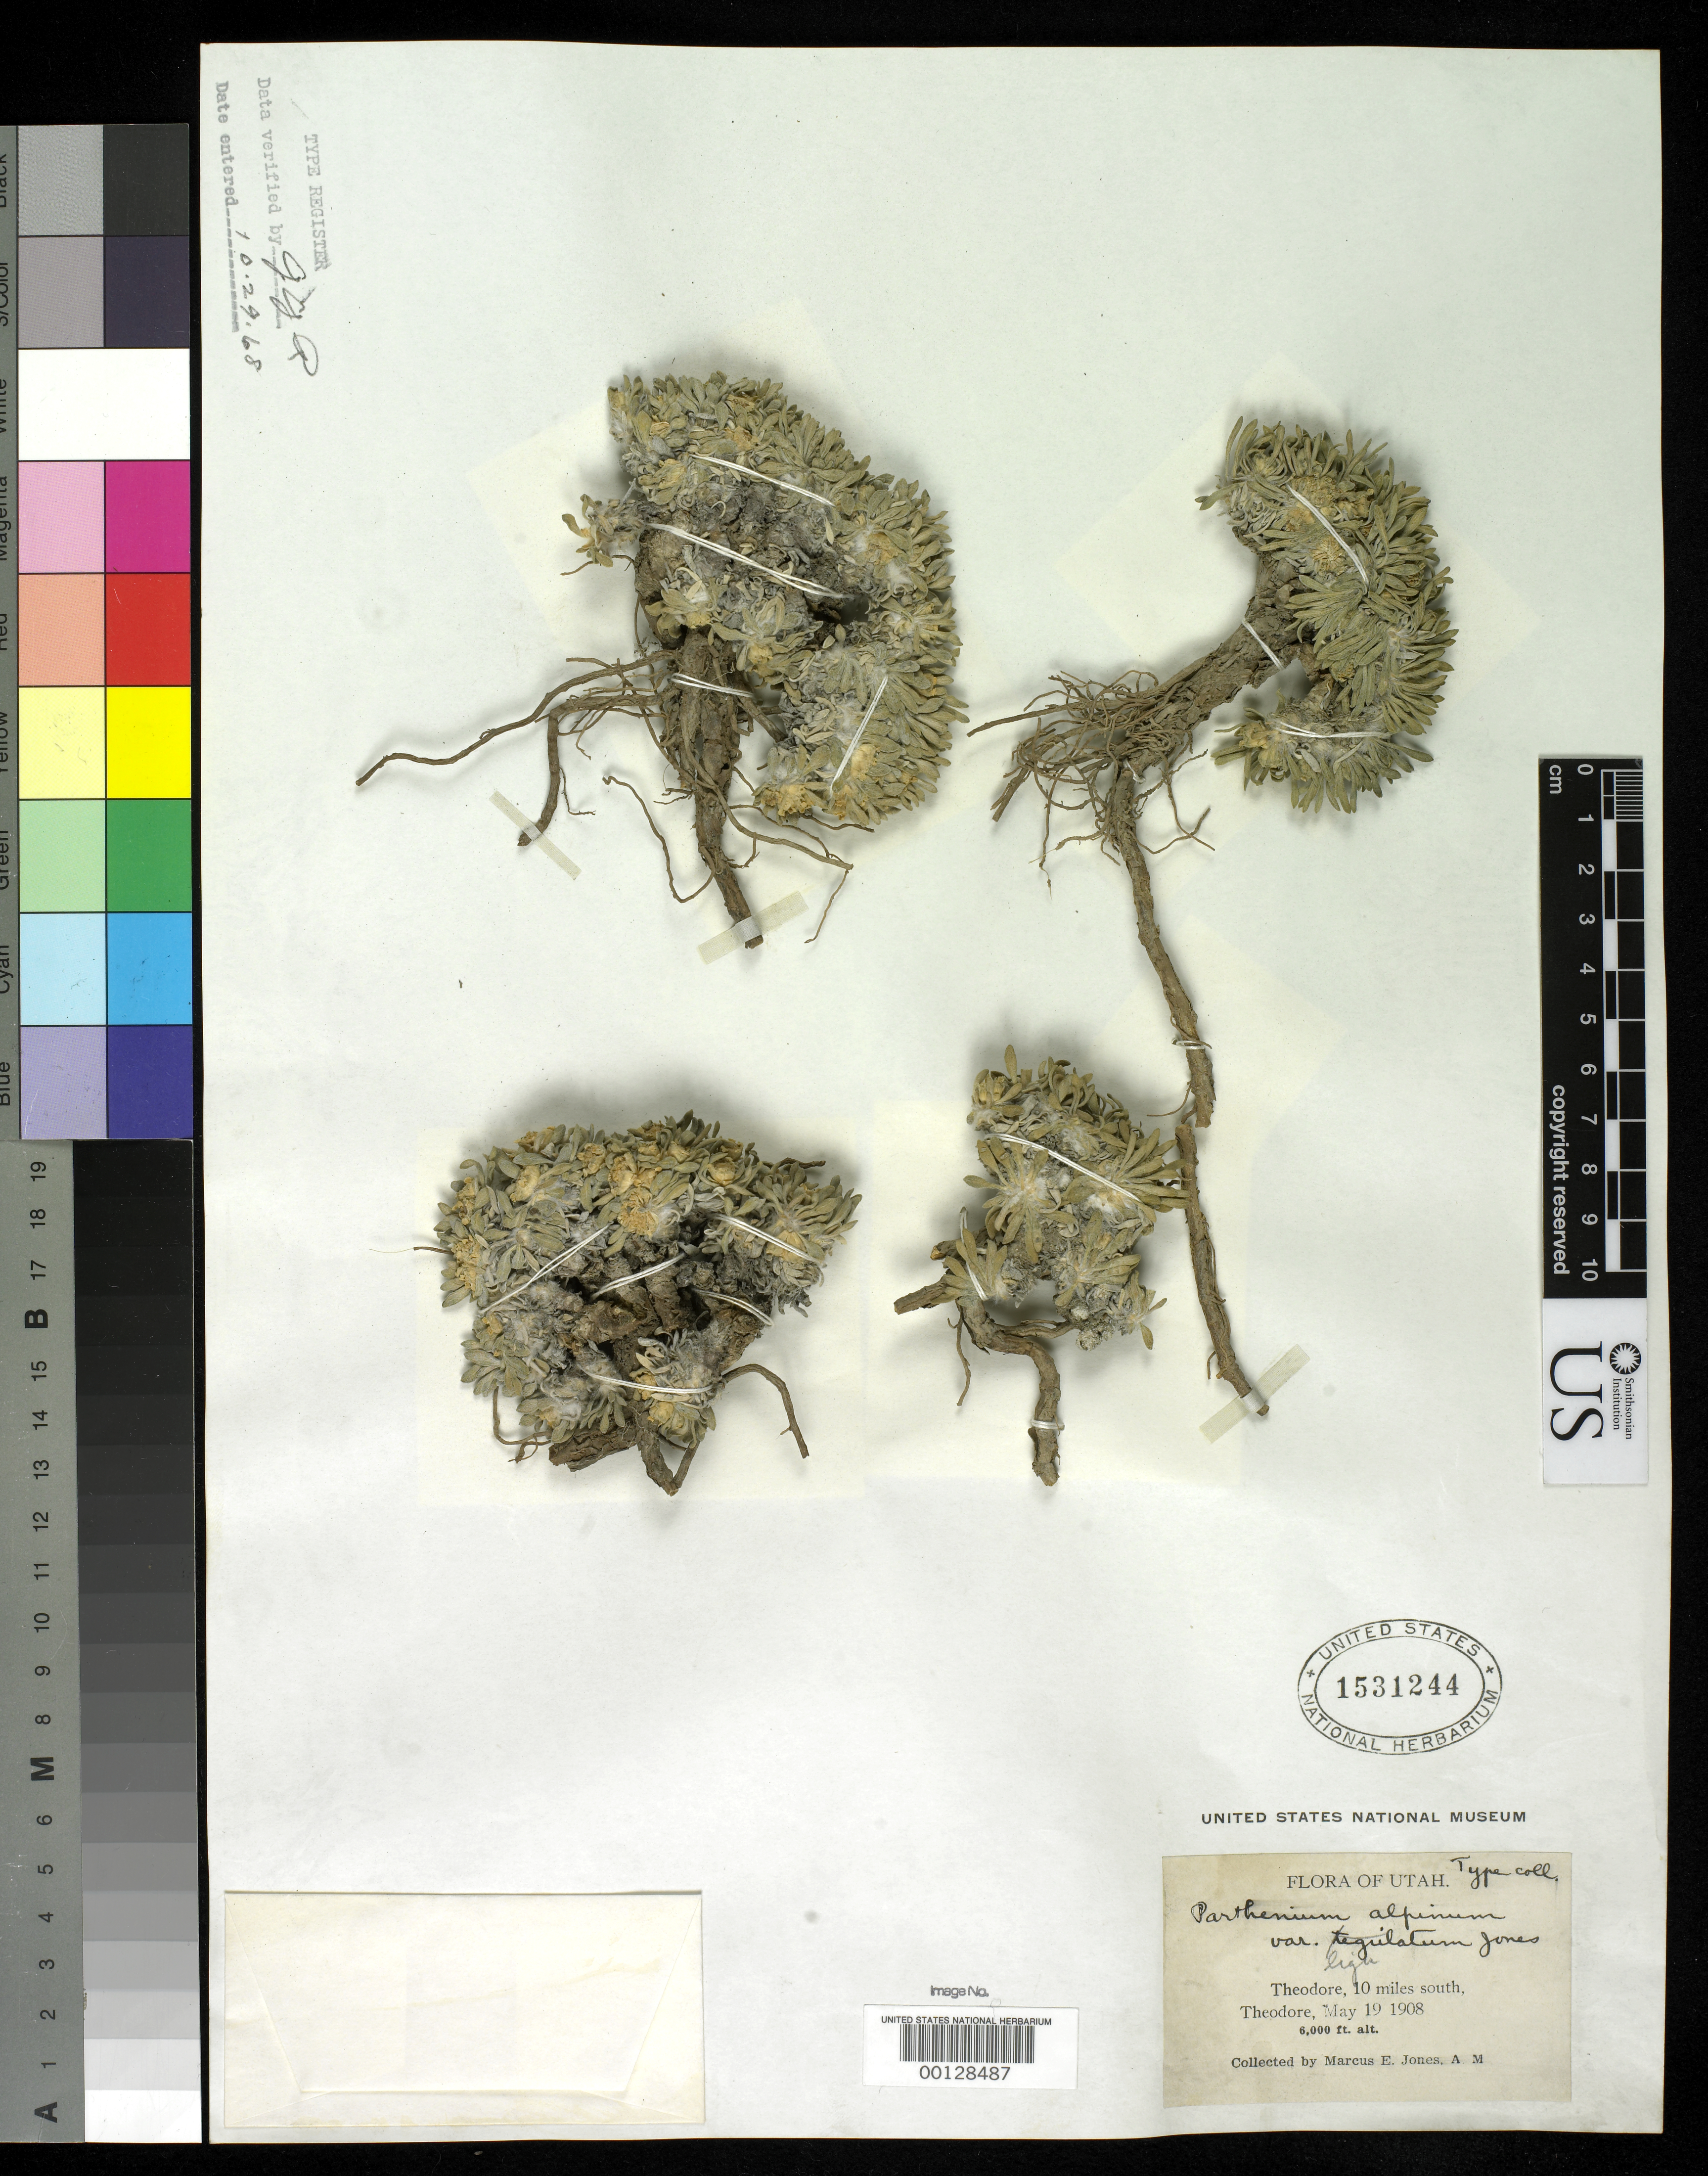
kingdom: Plantae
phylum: Tracheophyta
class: Magnoliopsida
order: Asterales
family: Asteraceae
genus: Parthenium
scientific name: Parthenium alpinum var. ligulatum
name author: M.E. Jones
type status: Type Collection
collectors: M. E. Jones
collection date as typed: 19 May 1908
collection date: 1908-05-19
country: United States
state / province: Utah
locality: Theodore.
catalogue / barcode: US 1531244